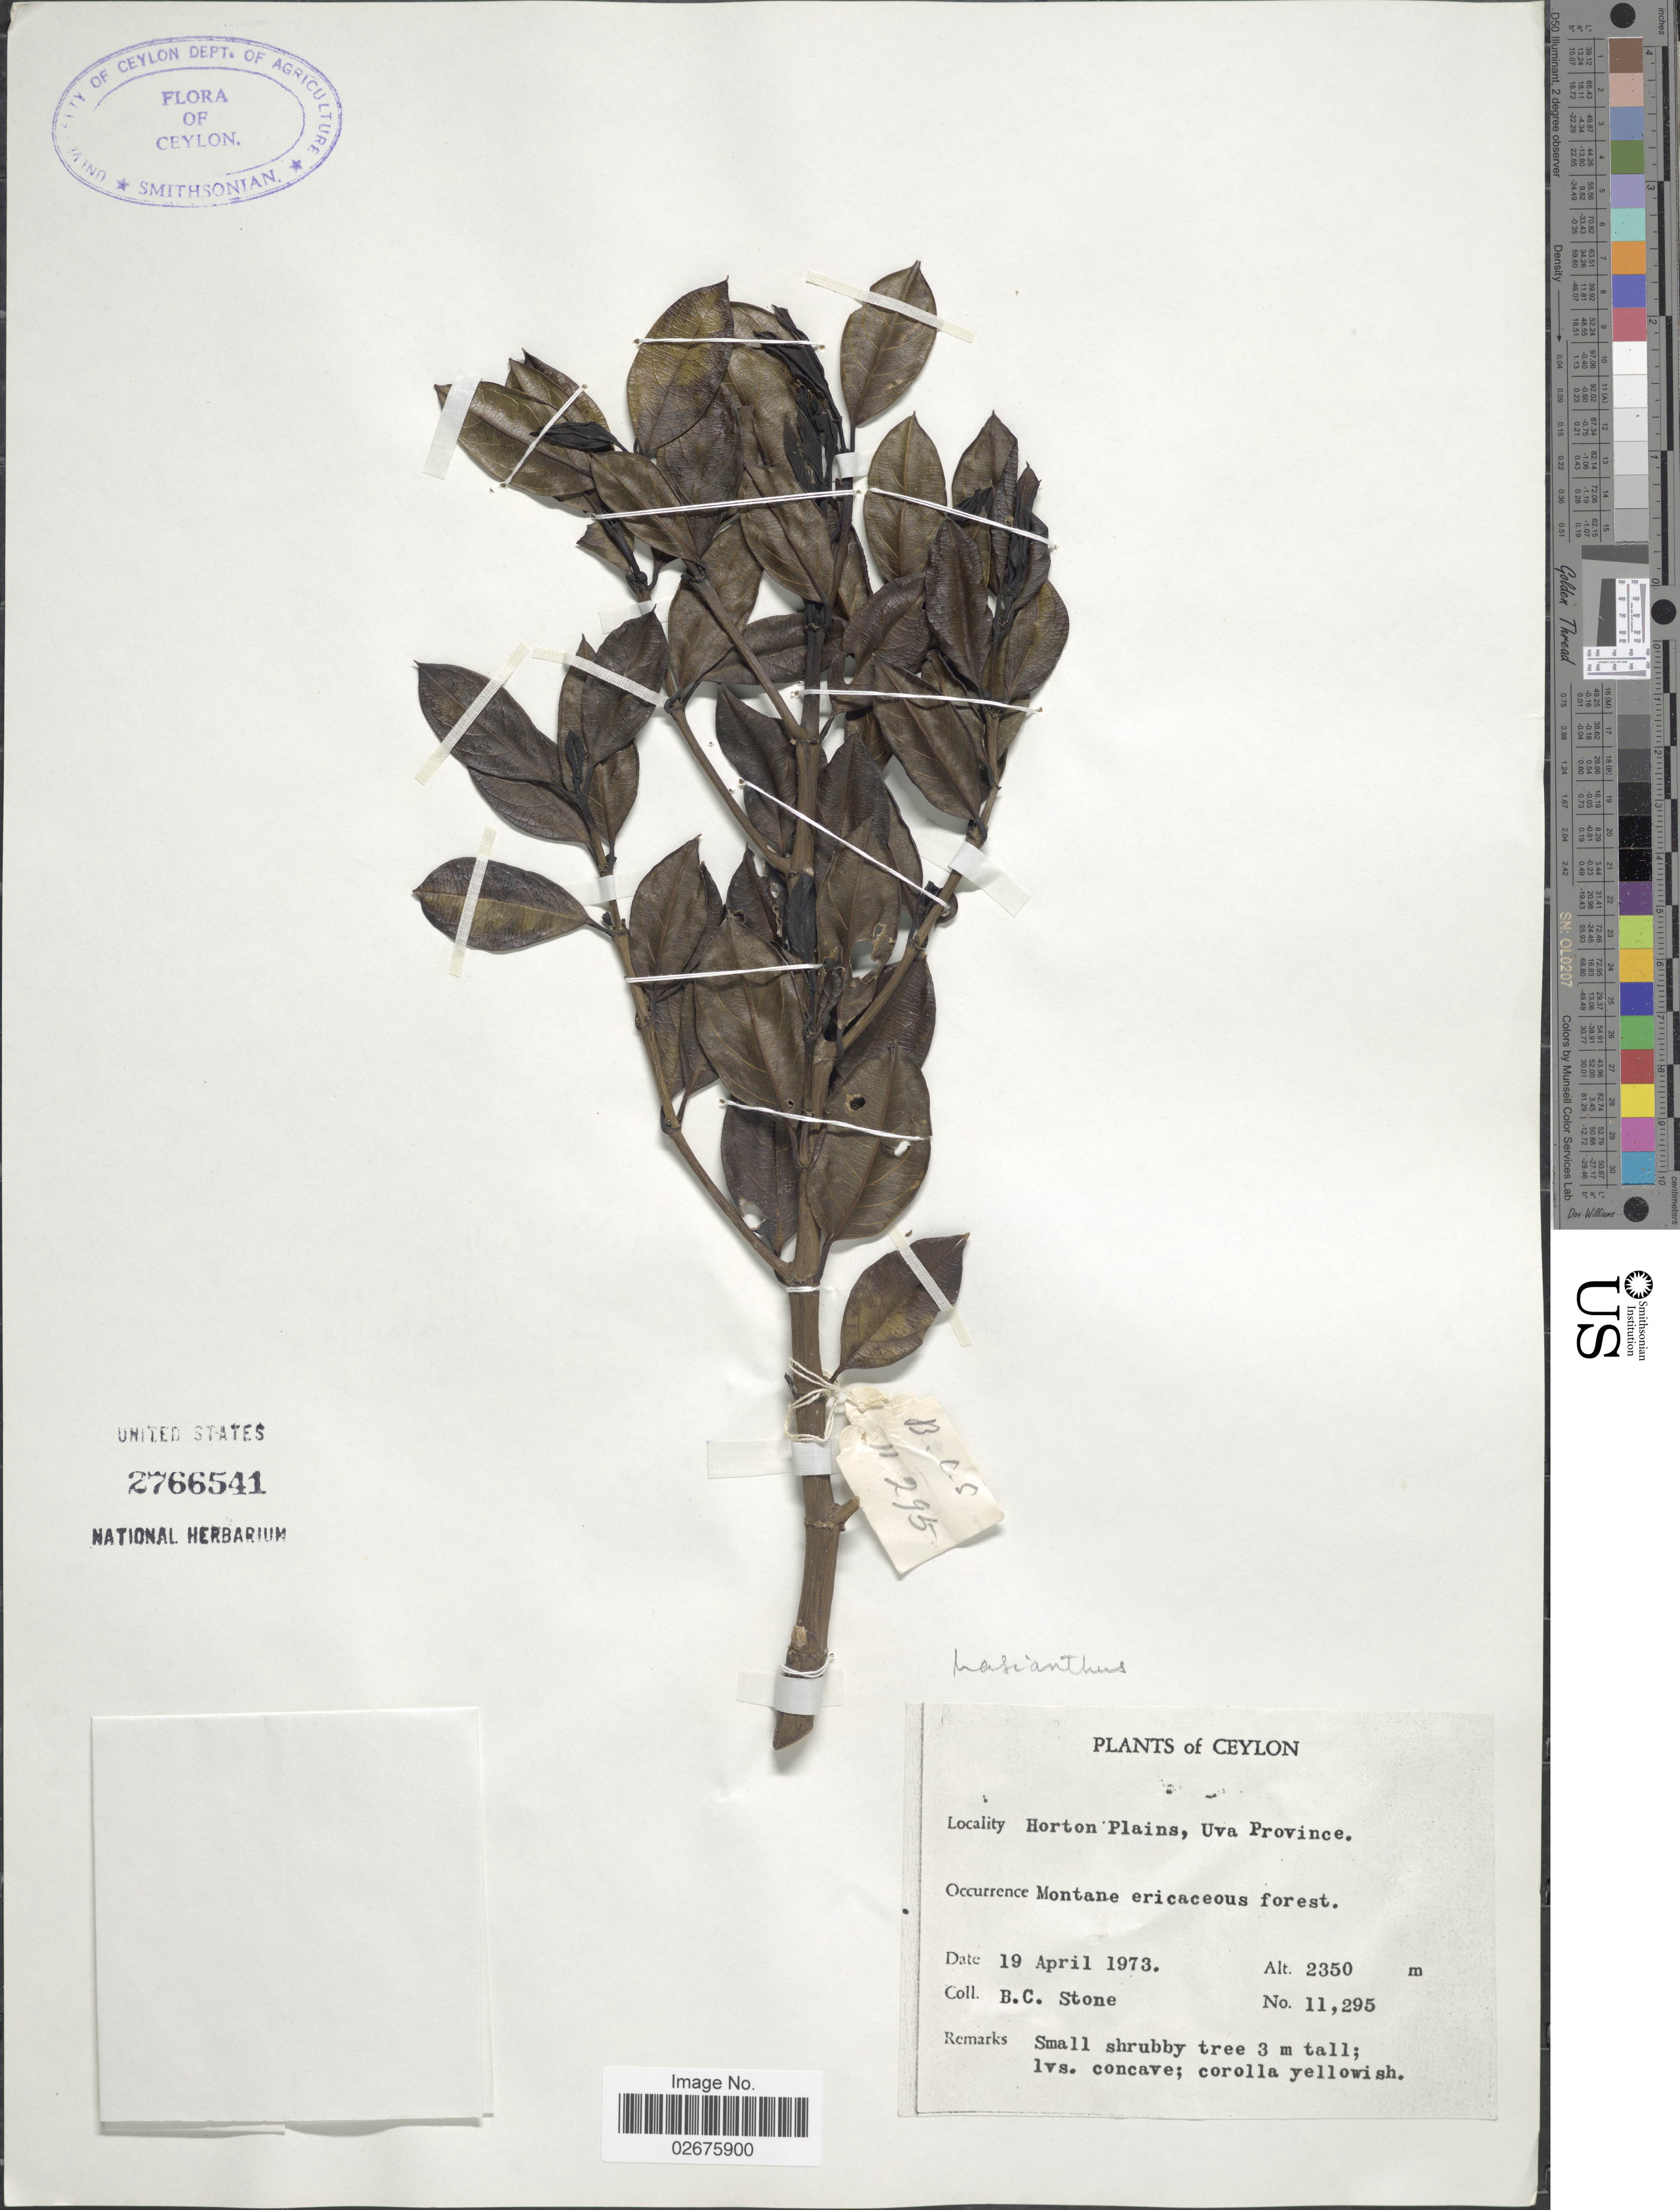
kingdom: Plantae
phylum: Tracheophyta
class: Magnoliopsida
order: Gentianales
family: Rubiaceae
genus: Lasianthus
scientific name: Lasianthus sp.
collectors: B. C. Stone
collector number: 11295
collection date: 1973-04-19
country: Sri Lanka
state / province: Uva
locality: Ceylon, Horton Plains, Montane ericaceous forest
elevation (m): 2350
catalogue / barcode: US 2766541